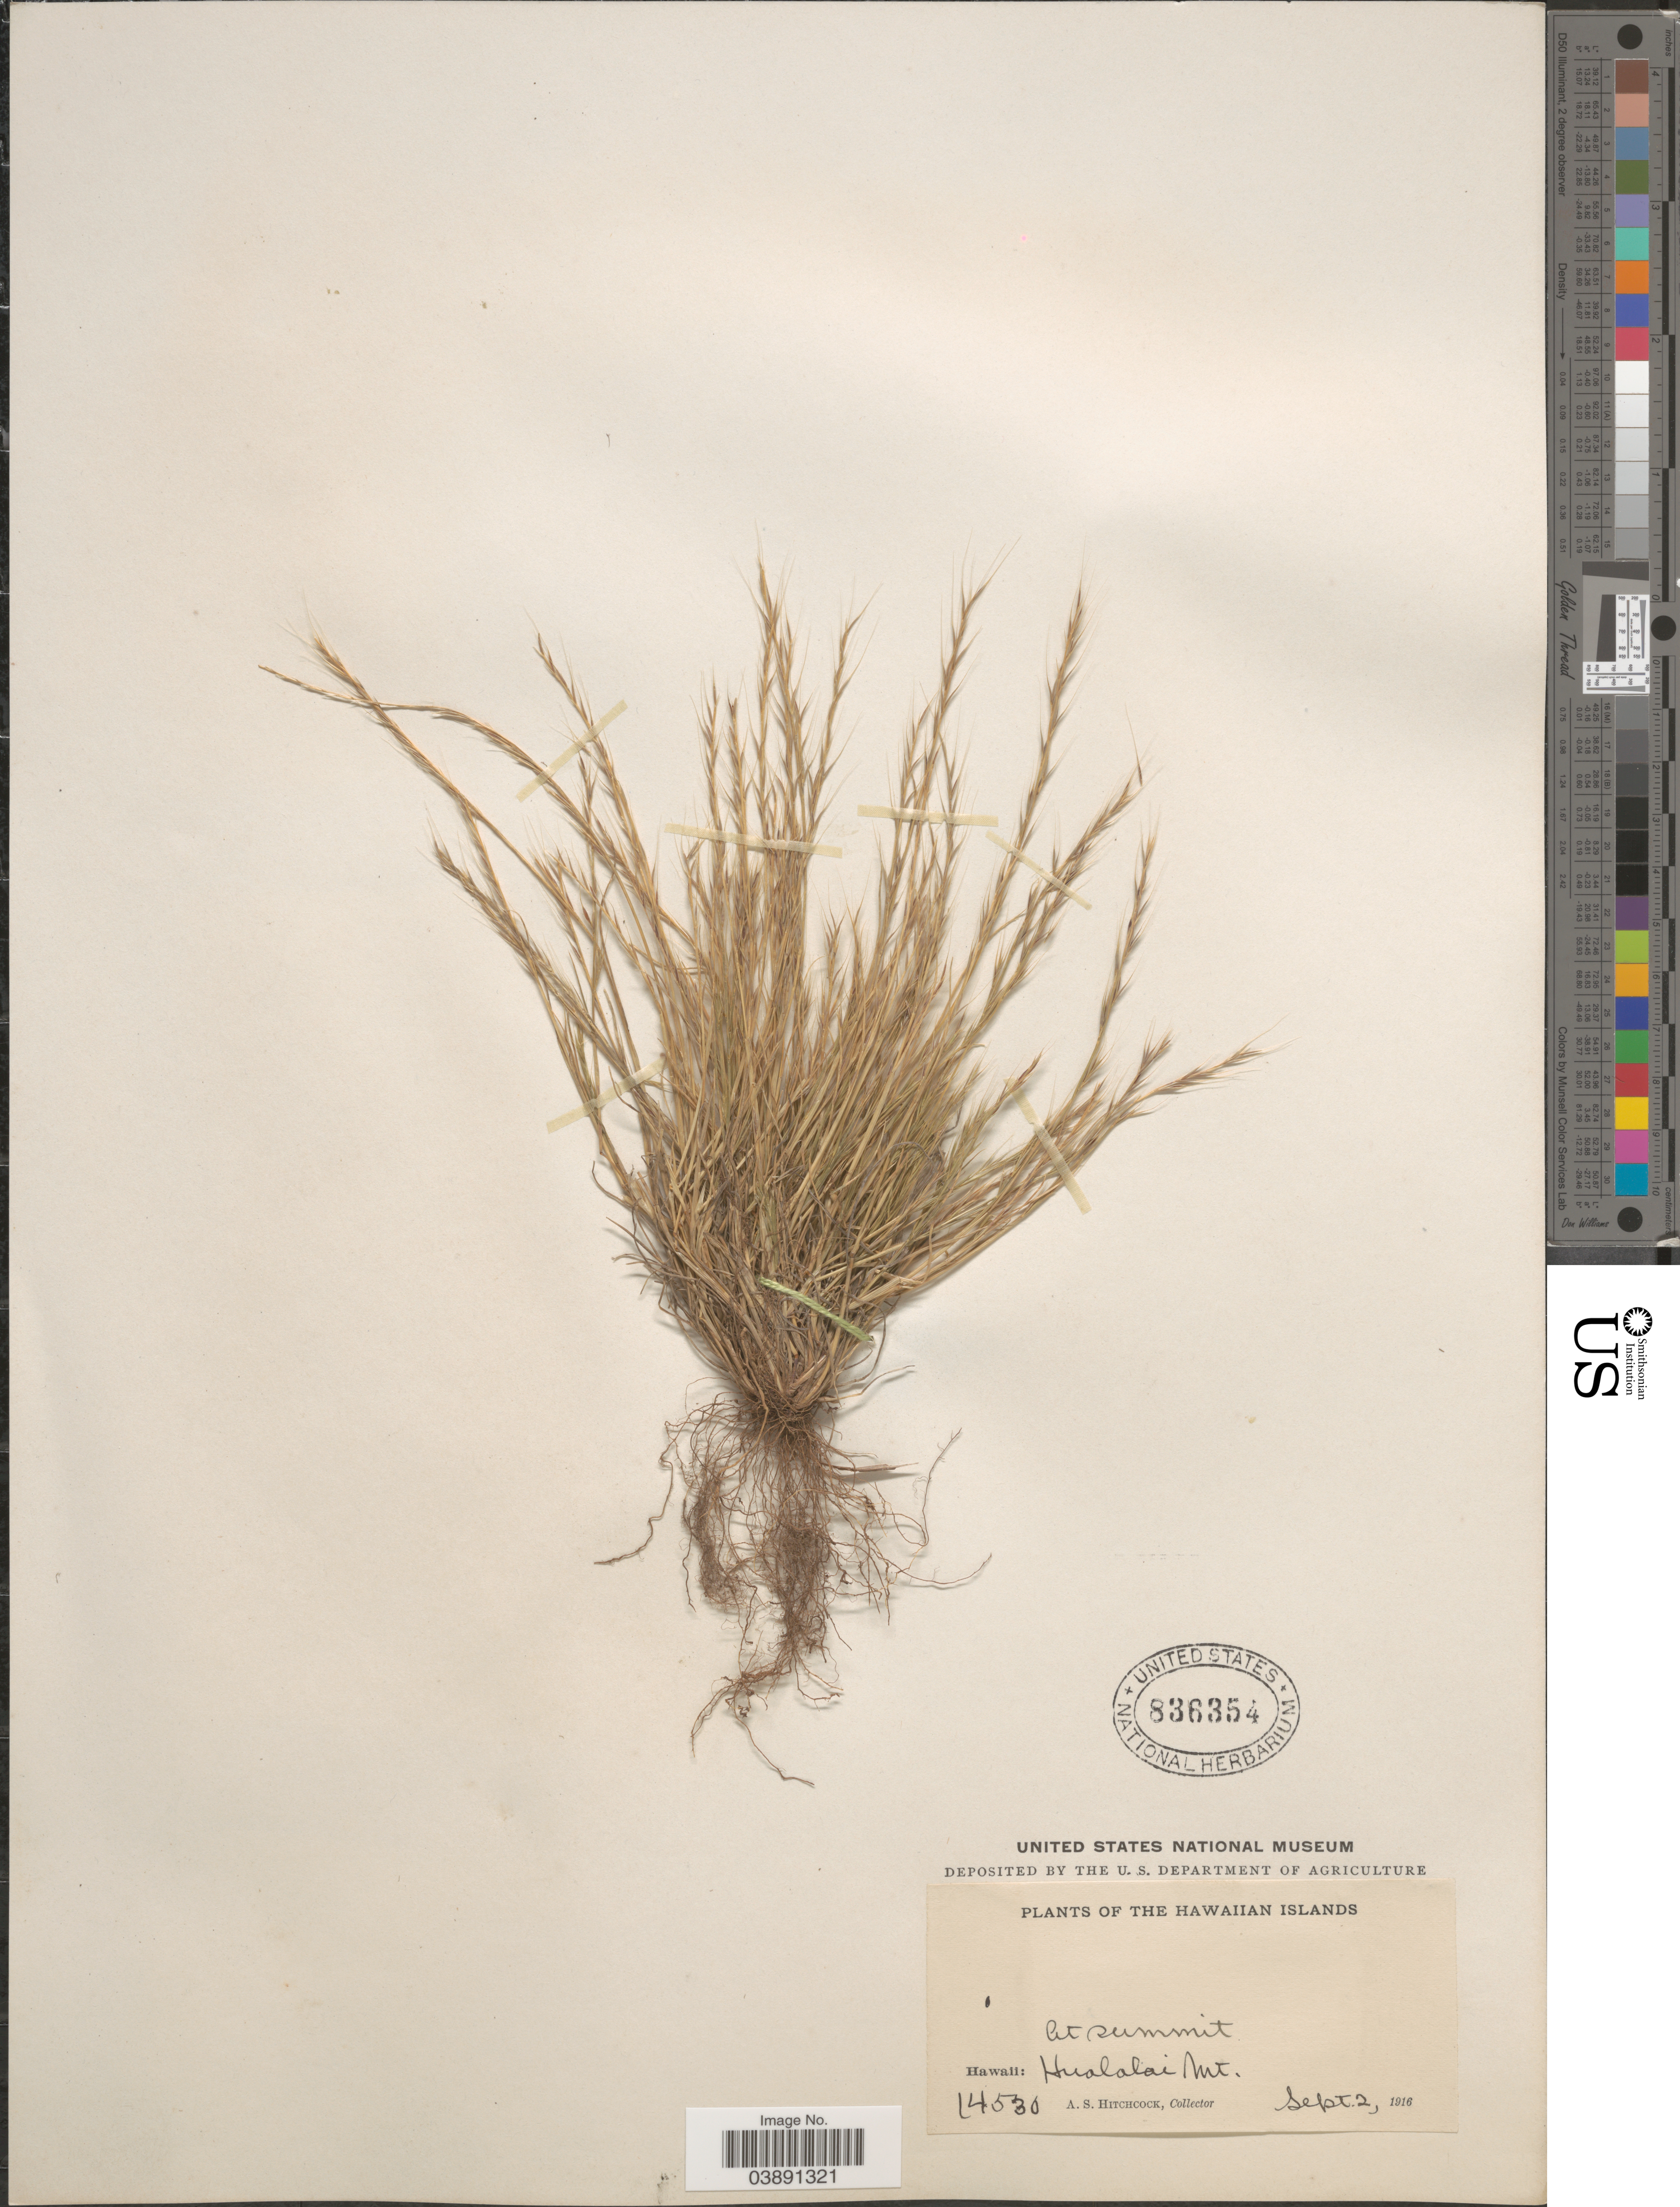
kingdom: Plantae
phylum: Tracheophyta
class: Liliopsida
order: Poales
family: Poaceae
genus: Festuca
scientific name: Festuca megalura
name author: Nutt.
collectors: A. S. Hitchcock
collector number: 14530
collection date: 1916-09-02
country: United States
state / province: Hawaii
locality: The Hawaiian Islands. At summit. Hualalai Mt.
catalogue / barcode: US 836354